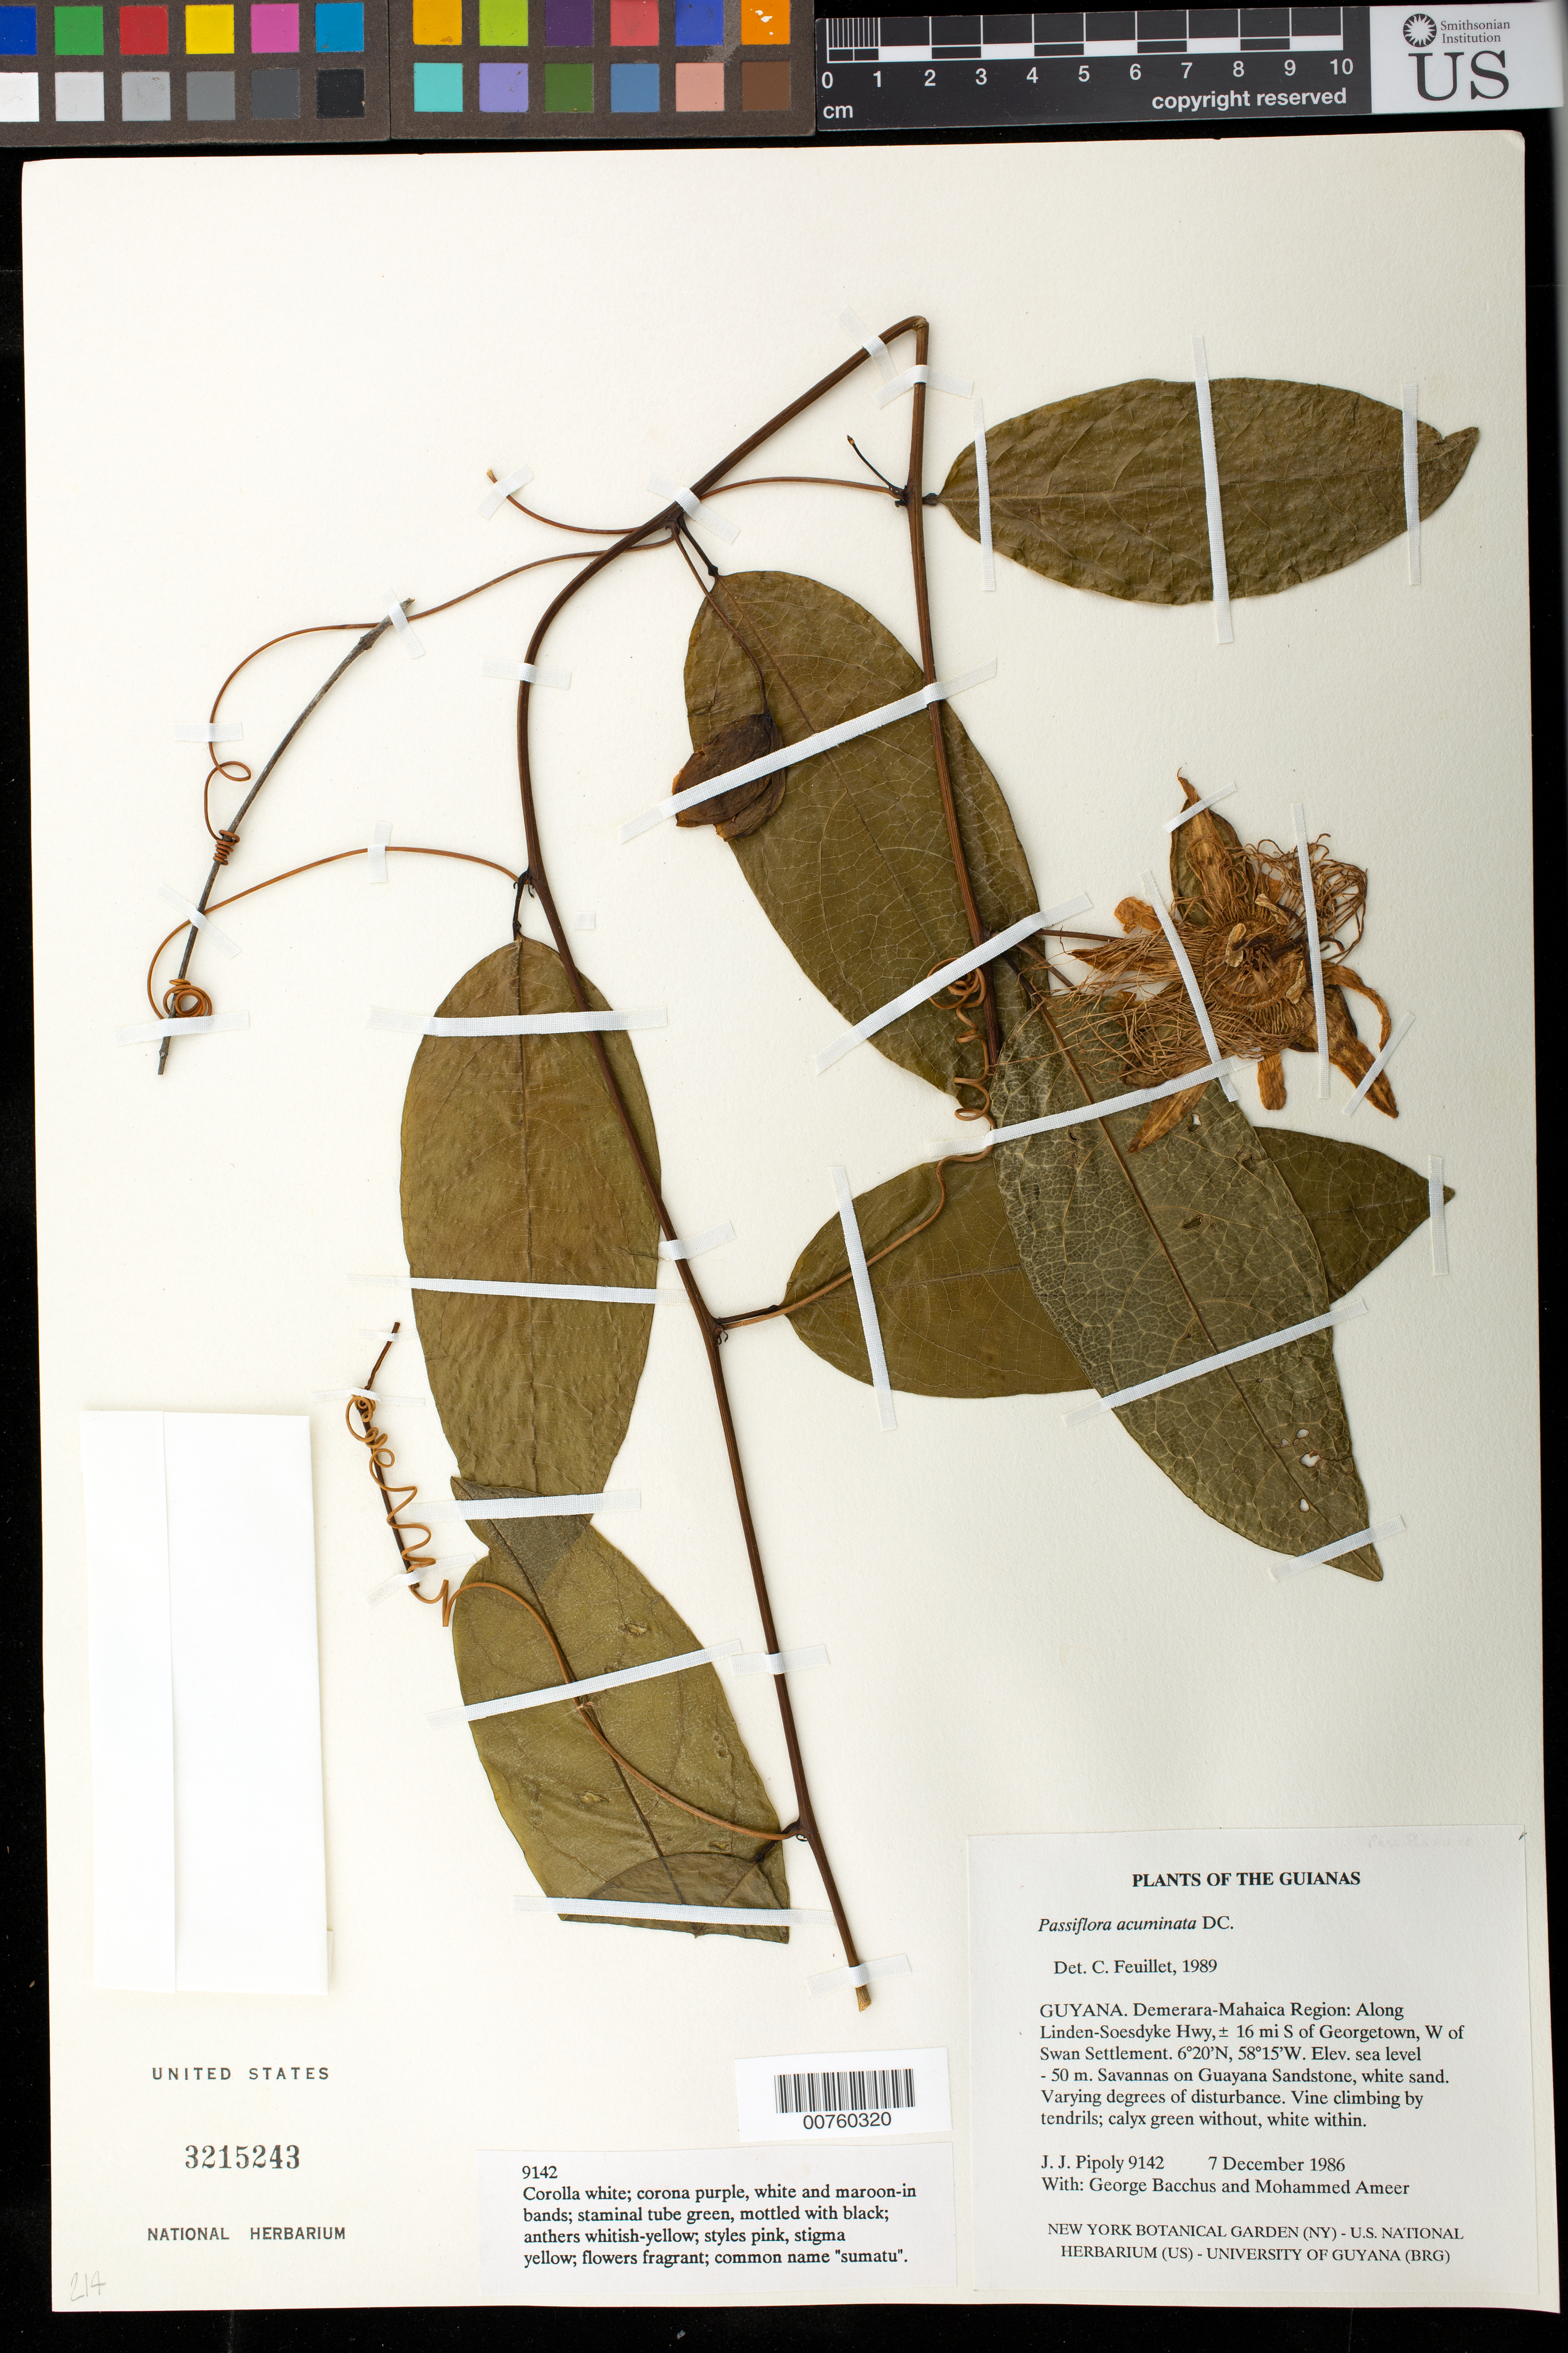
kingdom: Plantae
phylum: Tracheophyta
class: Magnoliopsida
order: Malpighiales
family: Passifloraceae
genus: Passiflora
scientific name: Passiflora acuminata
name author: DC.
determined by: Feuillet, C.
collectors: J. J. Pipoly, G. Bacchus & M. Ameer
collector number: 9142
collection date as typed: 7 December 1986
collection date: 1986-12-07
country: Guyana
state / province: Demerara-Mahaica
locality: Along Linden-Soesdyke Hwy,± 16 mi S of Georgetown, W of Swan Settlement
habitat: Savannas on Guayana Sandstone, white sand. Varying degrees of disturbance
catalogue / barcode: US 3215243